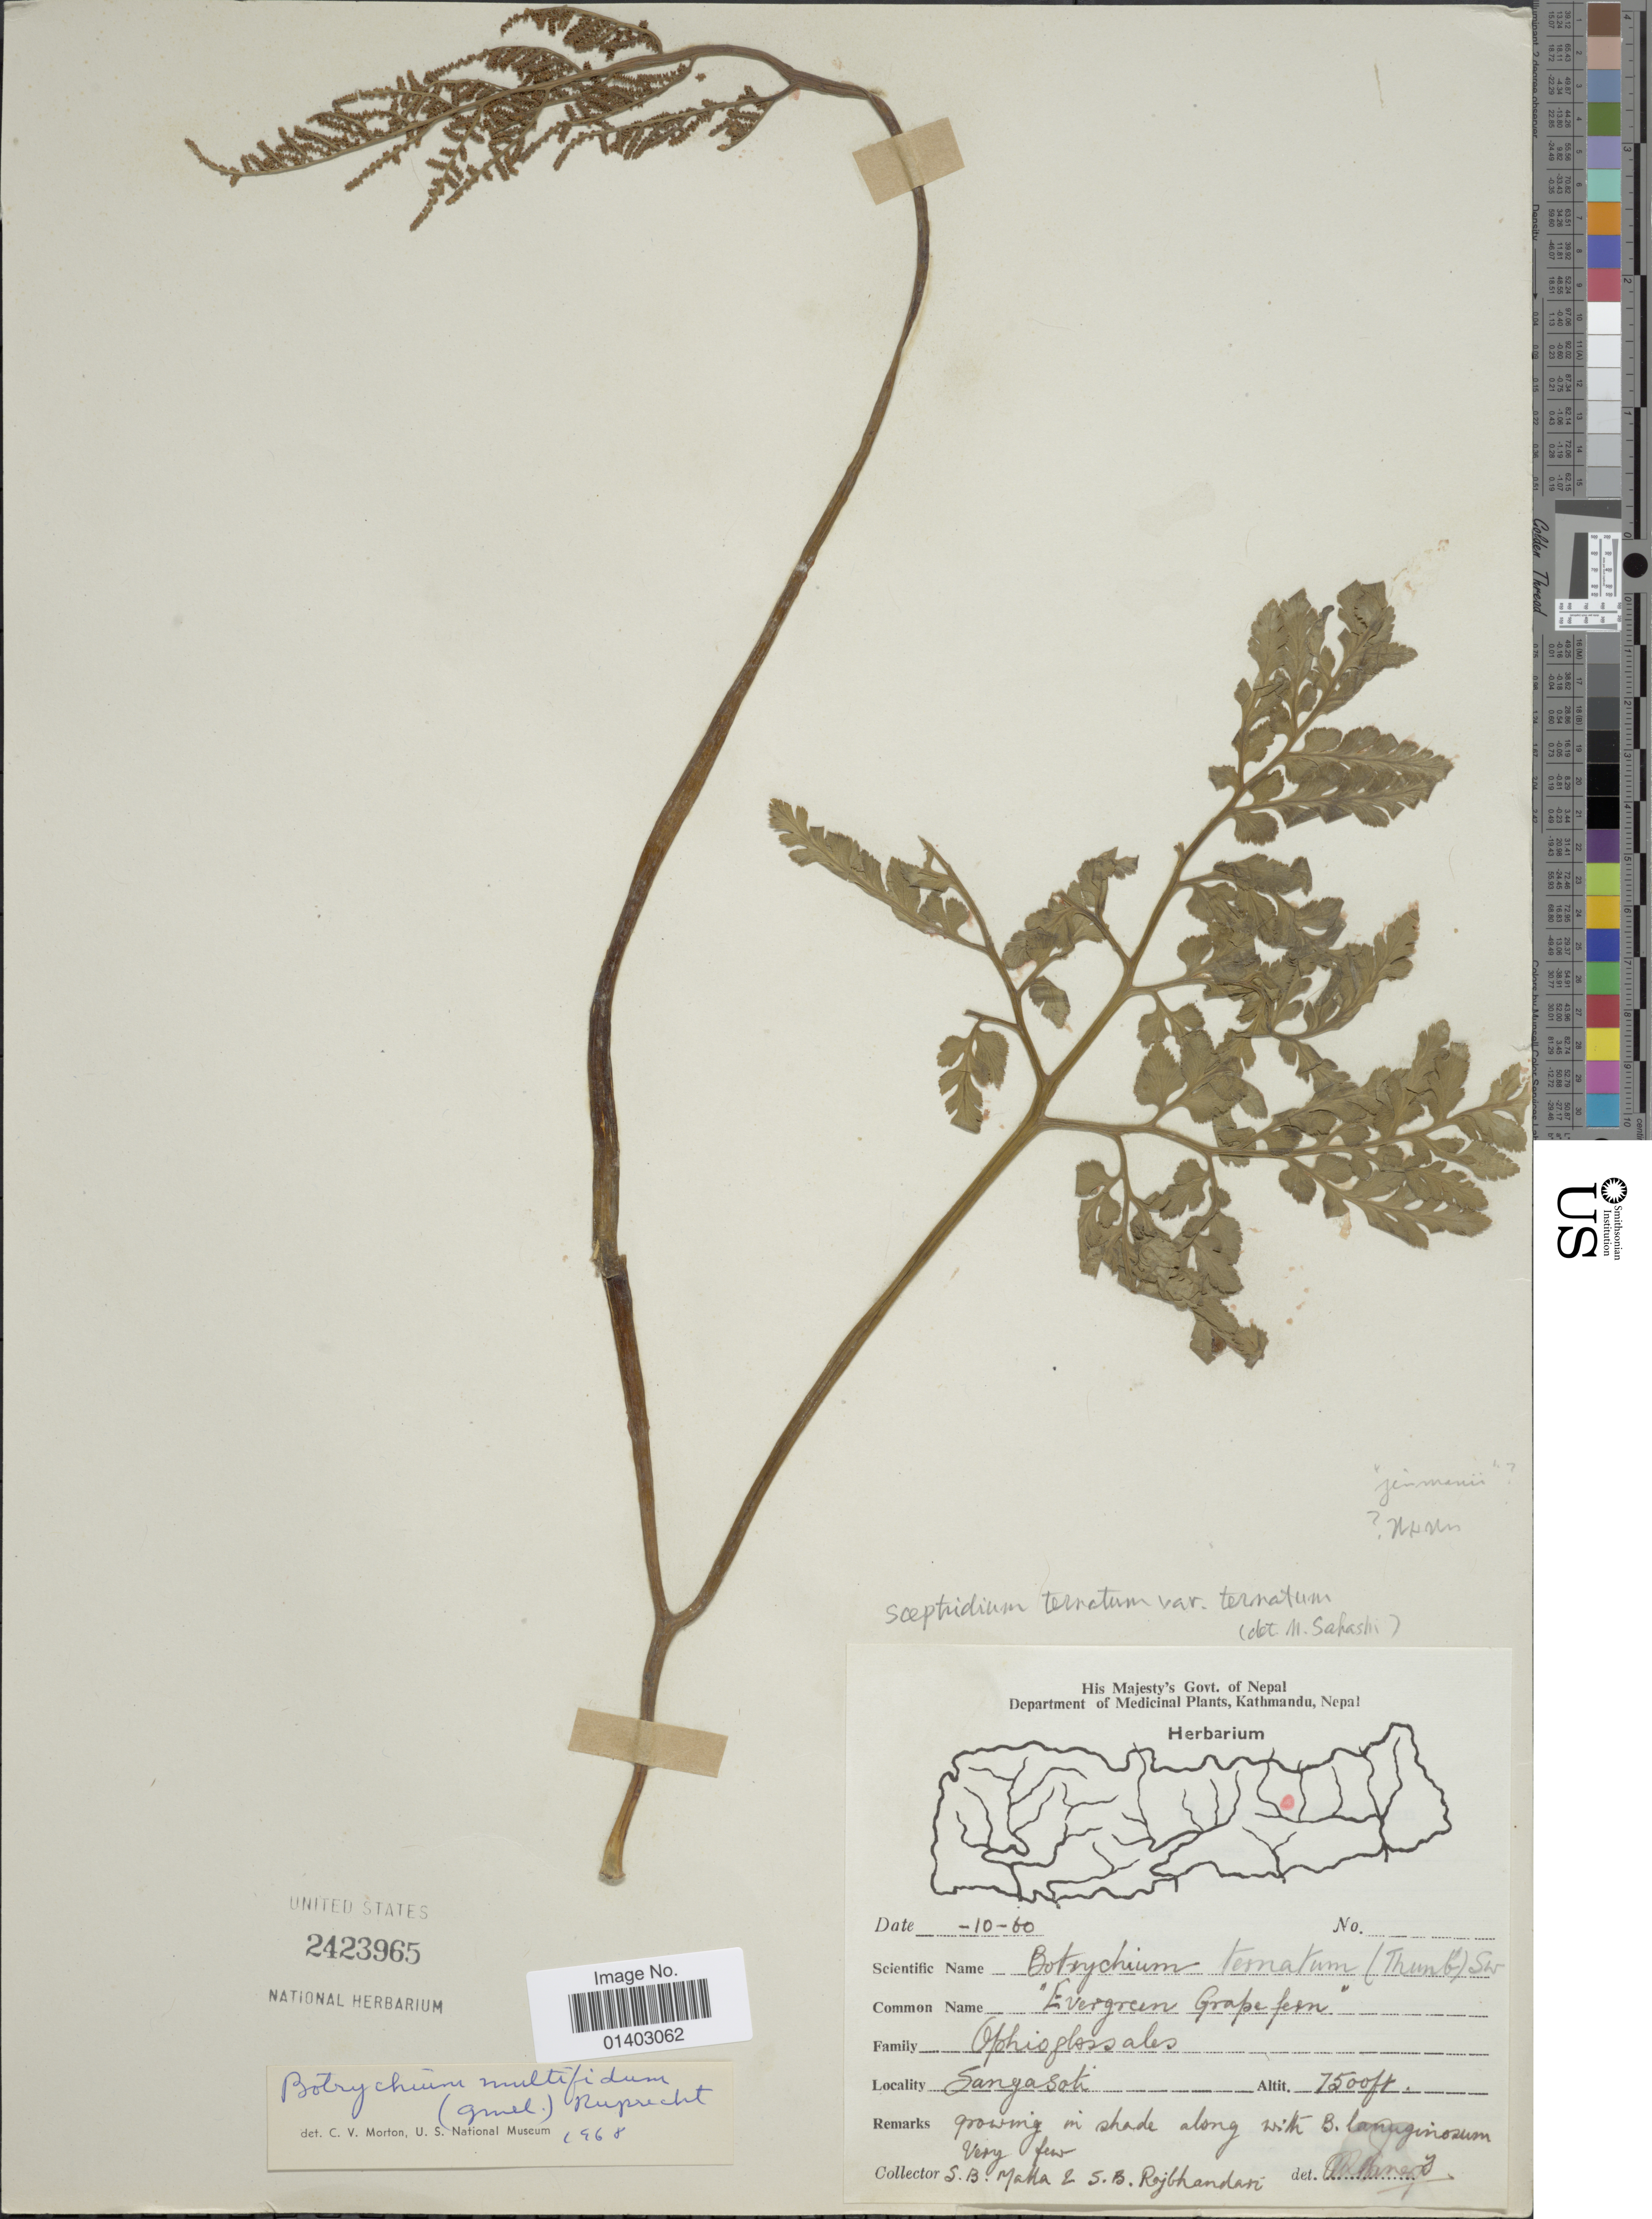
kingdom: Plantae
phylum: Tracheophyta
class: Polypodiopsida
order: Ophioglossales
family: Ophioglossaceae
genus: Botrychium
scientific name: Botrychium ternatum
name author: (Thunb.) Sw.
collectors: S. Malla & S. Rajbhandari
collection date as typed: Transcribed d/m/y: /10/60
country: Nepal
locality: Sangasati [interpreted]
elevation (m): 2286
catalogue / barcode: US 2423965